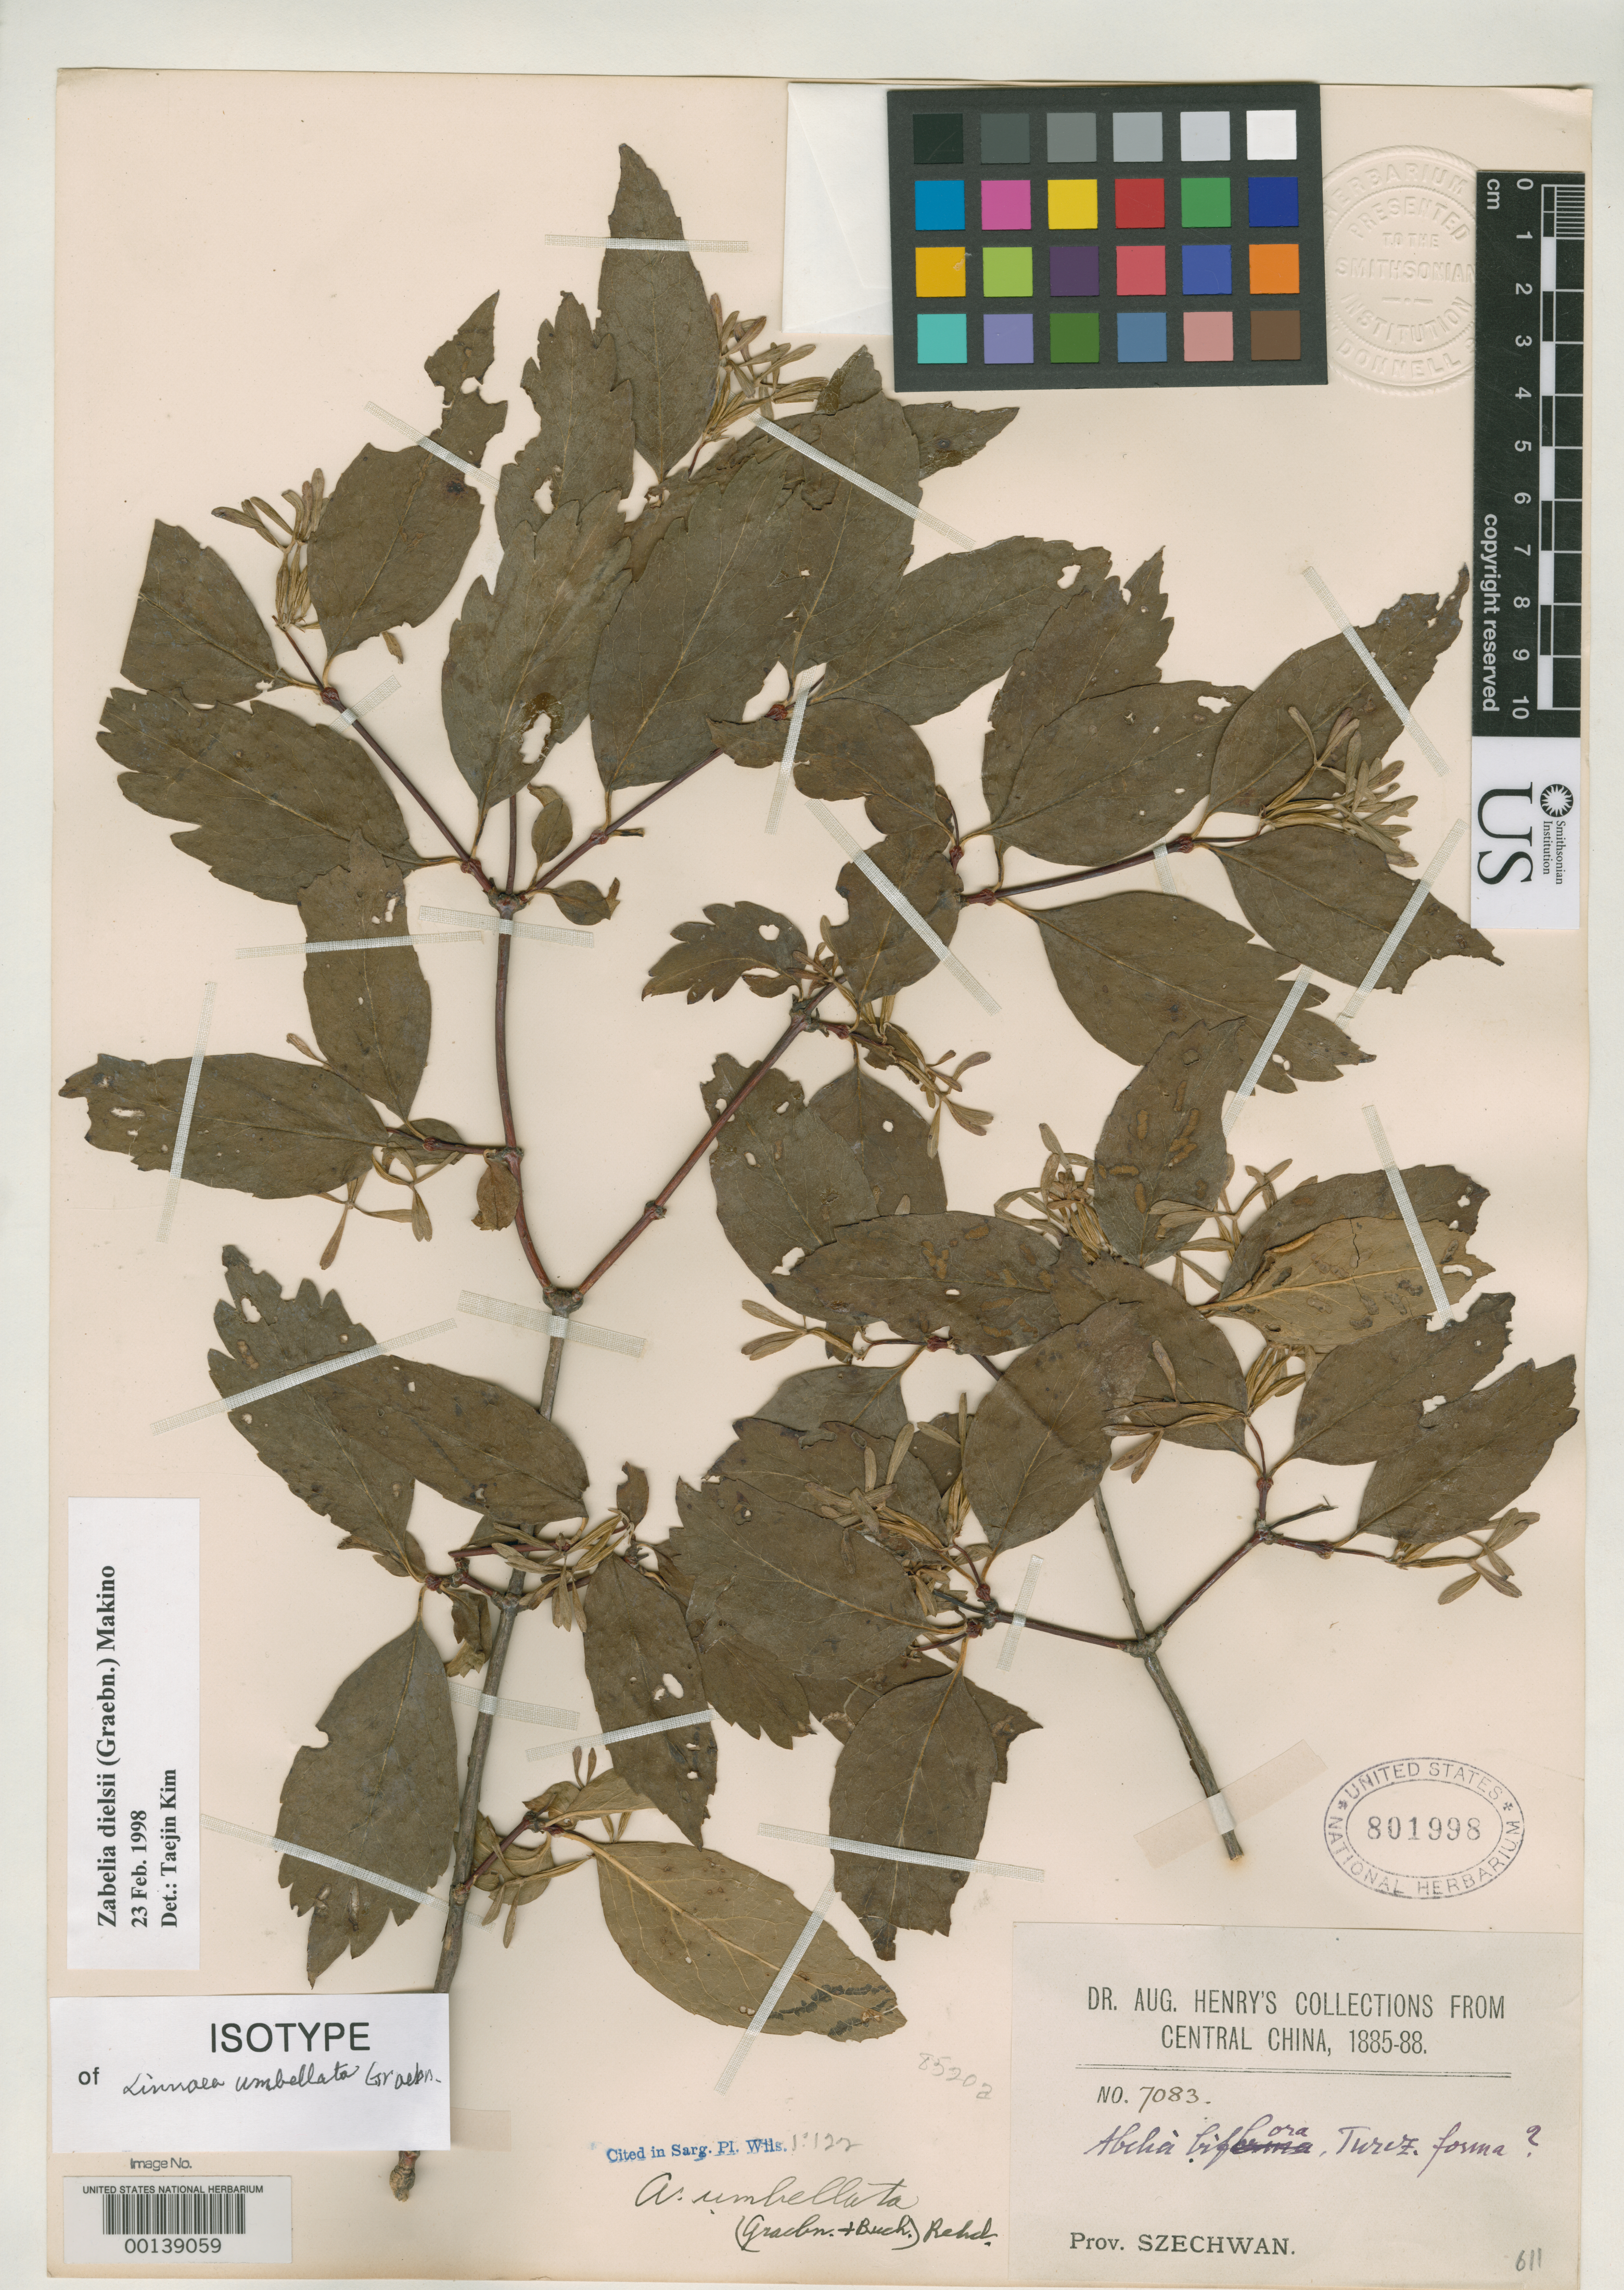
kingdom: Plantae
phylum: Tracheophyta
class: Magnoliopsida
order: Dipsacales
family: Caprifoliaceae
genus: Linnaea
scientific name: Linnaea umbellata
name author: P. Graebn. & Buchwald in P. Graebn.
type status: Isotype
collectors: A. Henry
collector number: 7083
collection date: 1885/1888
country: China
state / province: Sichuan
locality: Central China. Prov. Szechwan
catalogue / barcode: US 801998